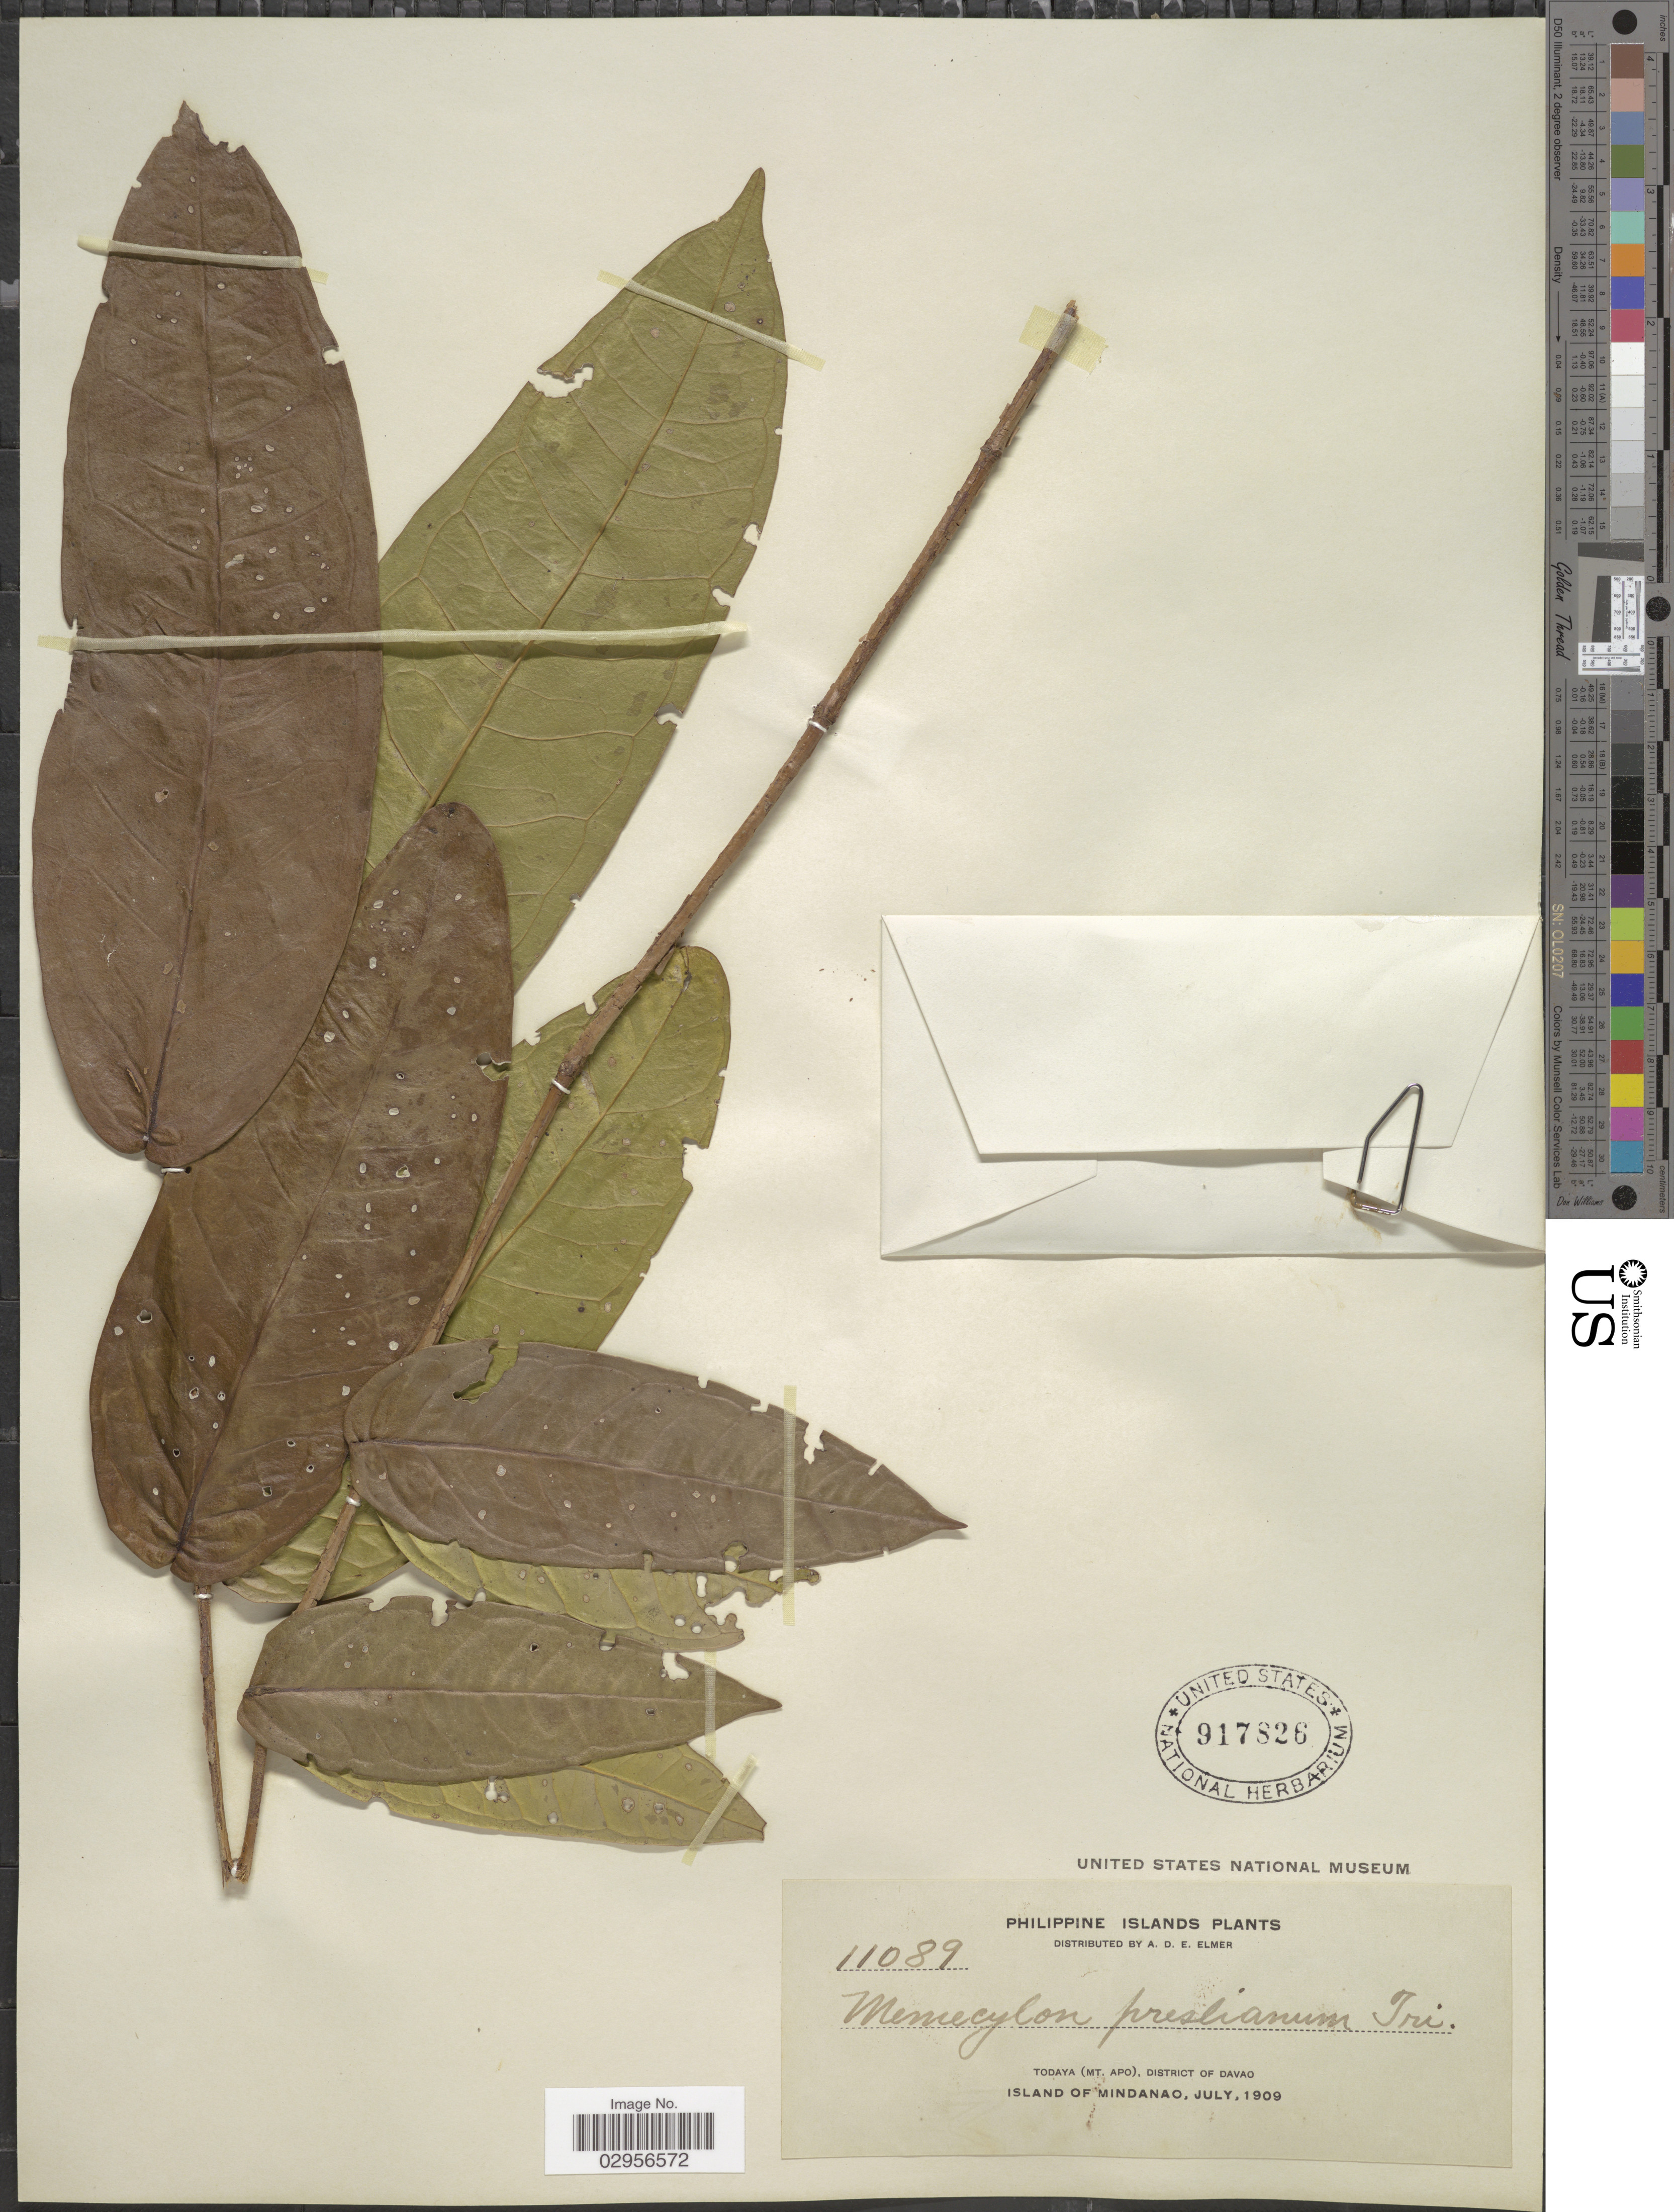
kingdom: Plantae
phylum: Tracheophyta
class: Magnoliopsida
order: Myrtales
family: Melastomataceae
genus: Memecylon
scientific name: Memecylon cumingii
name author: Naudin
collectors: A. D. E. Elmer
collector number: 11089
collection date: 1909-07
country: Philippines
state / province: Davao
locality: Todaya (Mt. Apo), District of Davao.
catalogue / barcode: US 917826